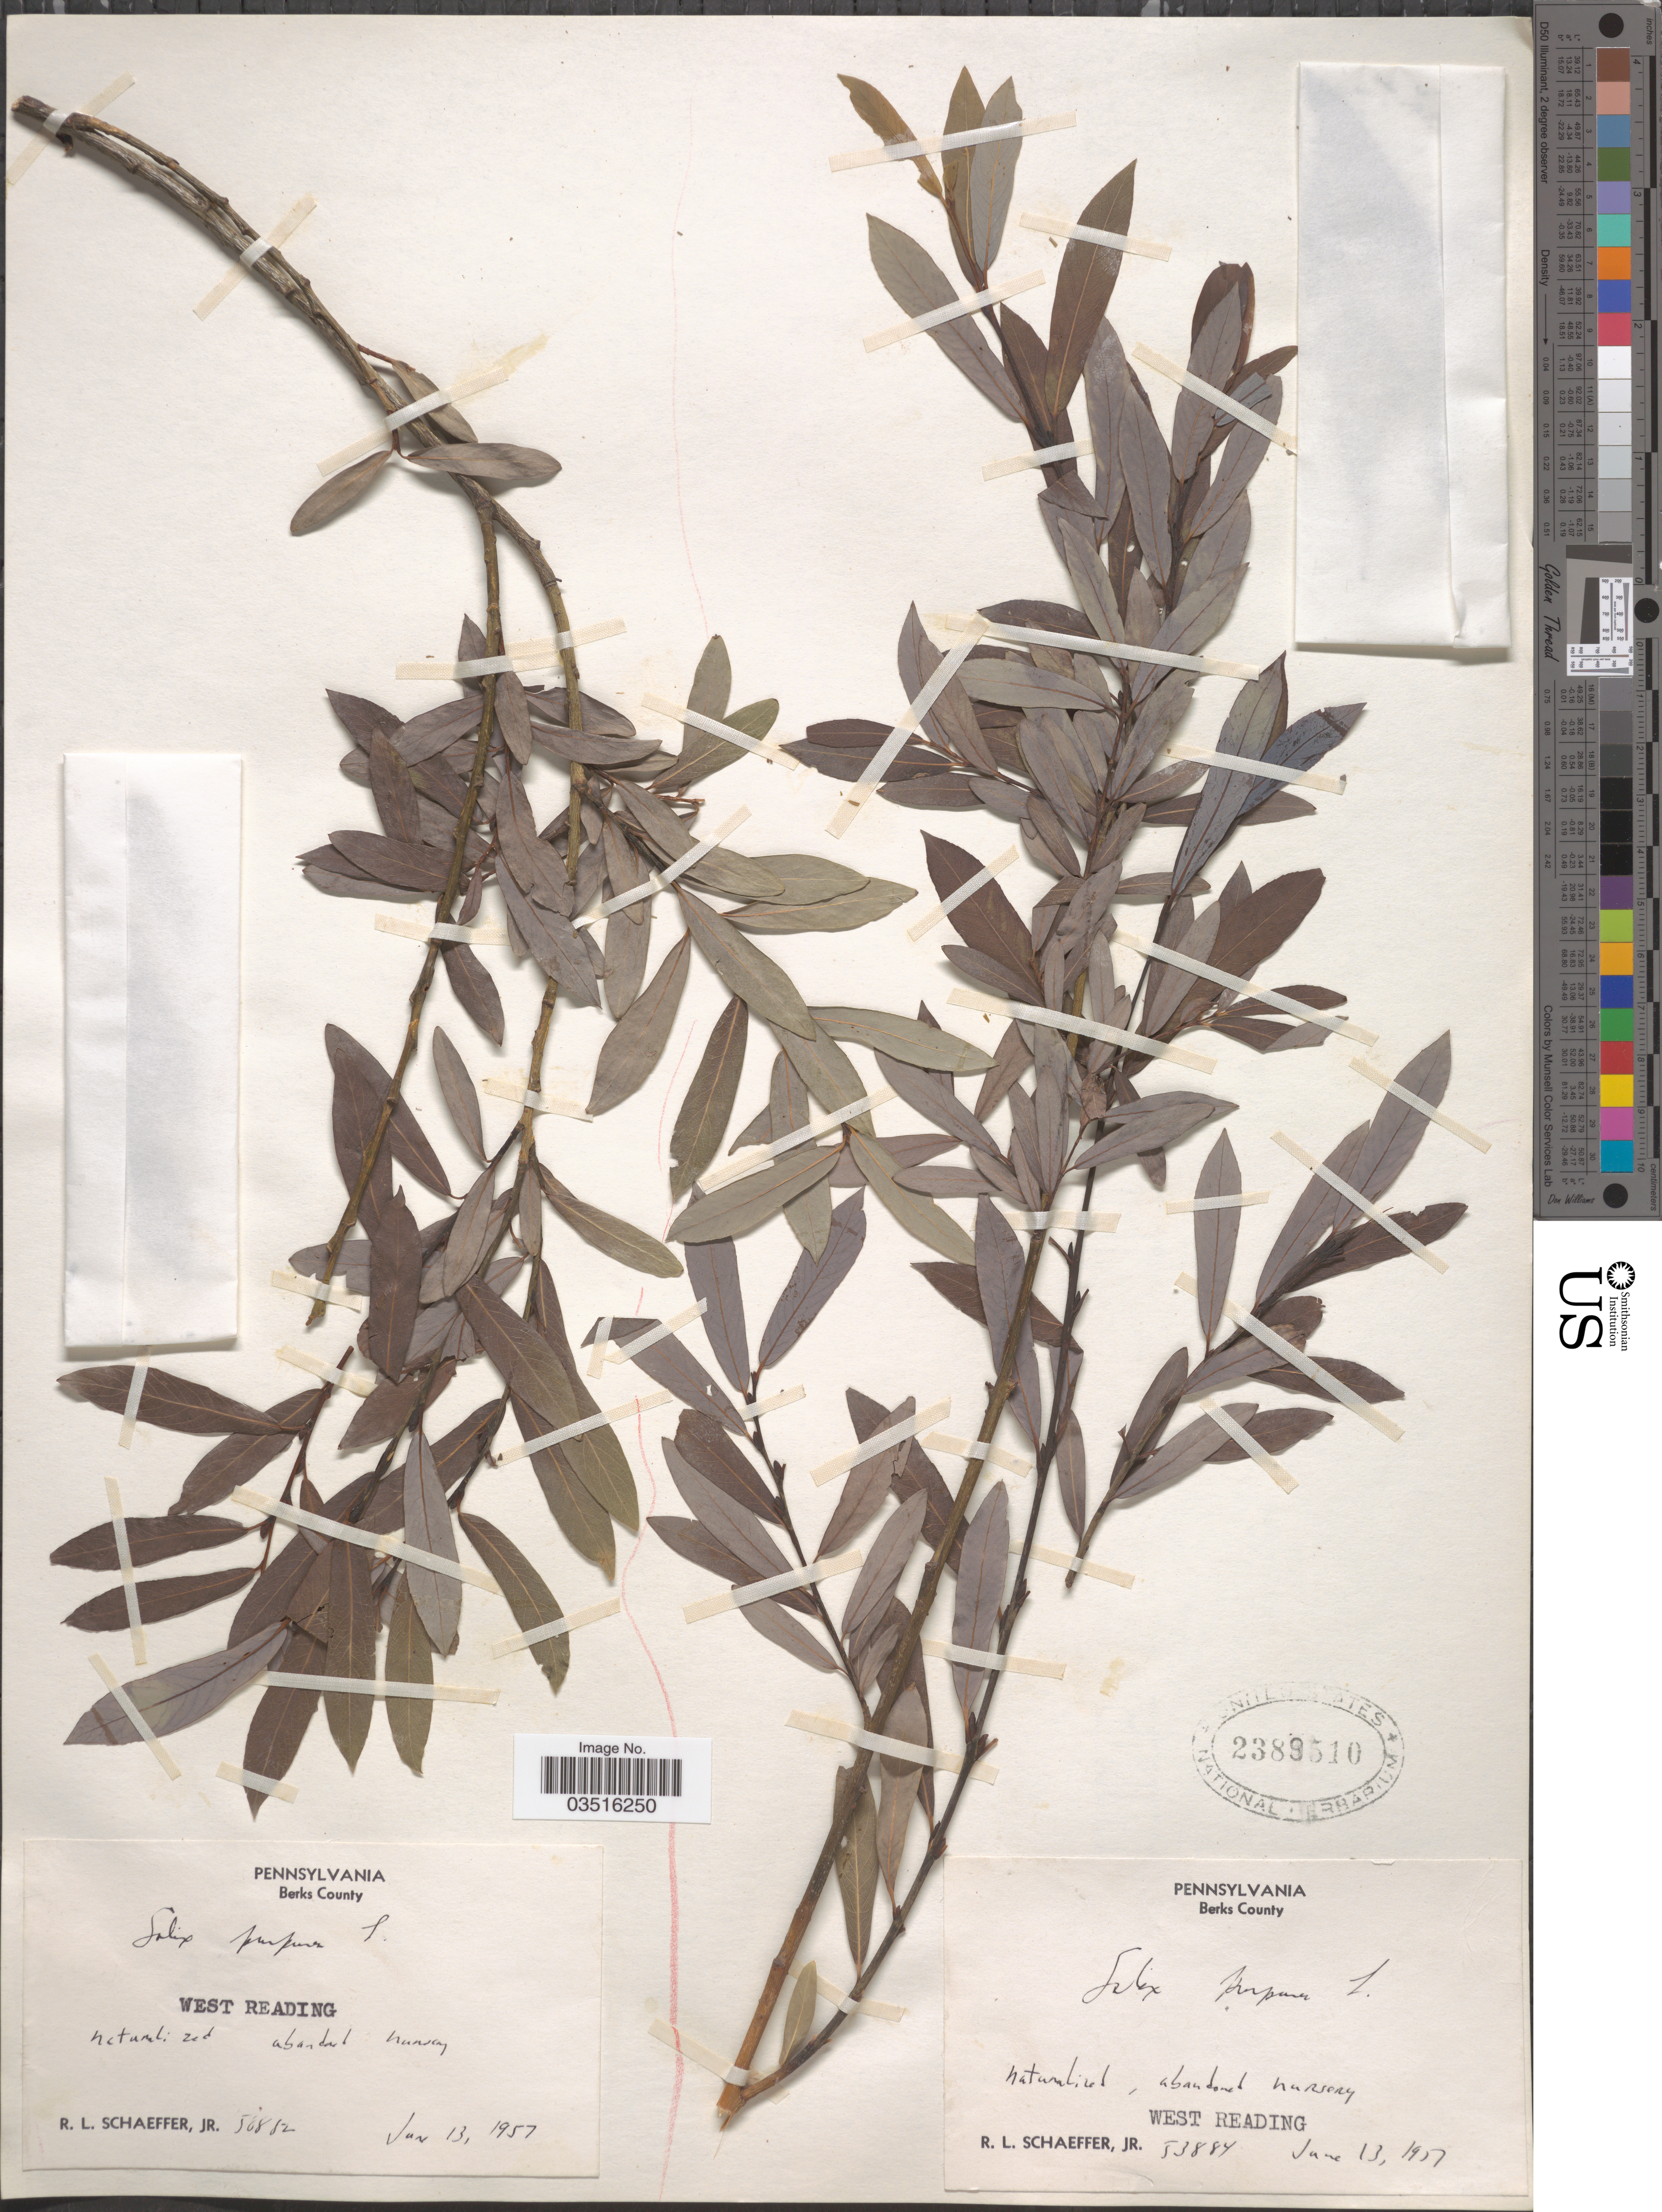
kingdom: Plantae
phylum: Tracheophyta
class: Magnoliopsida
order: Malpighiales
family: Salicaceae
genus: Salix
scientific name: Salix purpurea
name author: L.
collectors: R. L. Schaeffer Jr.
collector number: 58882*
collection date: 1957-06-13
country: United States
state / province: Pennsylvania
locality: Berks County. West Reading. Abandoned nursery.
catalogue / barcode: US 2389510